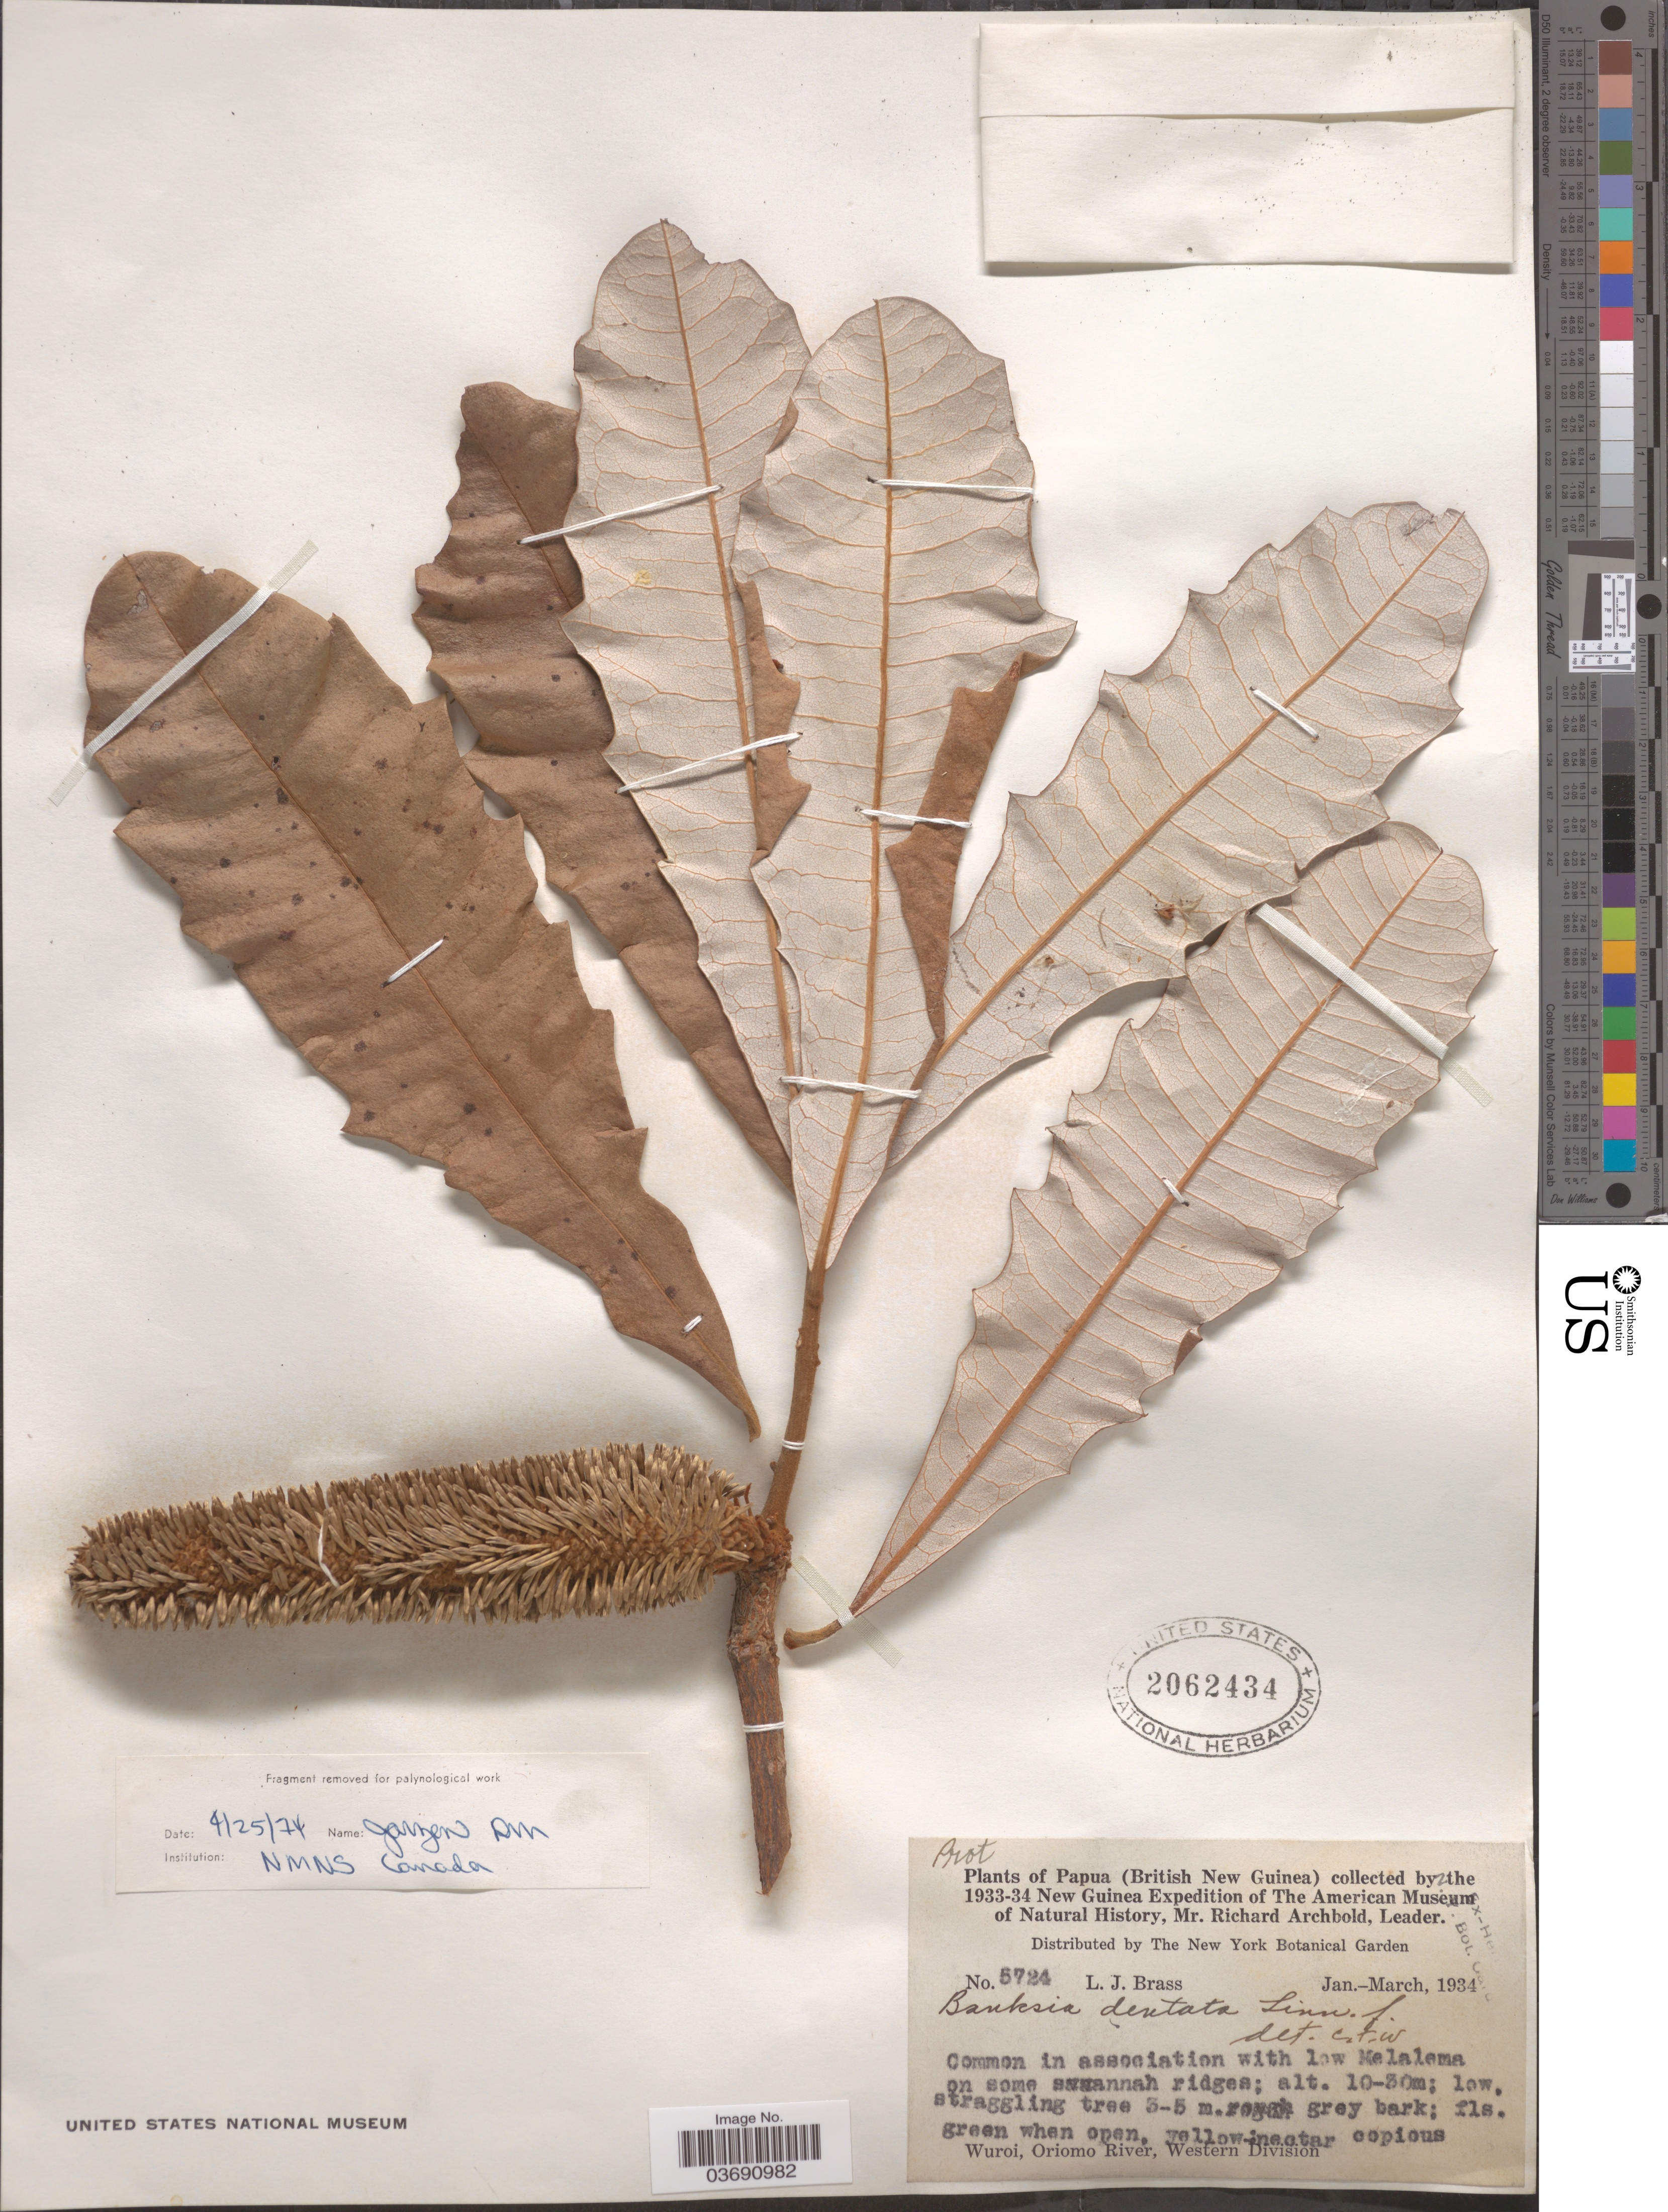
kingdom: Plantae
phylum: Tracheophyta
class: Magnoliopsida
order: Proteales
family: Proteaceae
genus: Banksia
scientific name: Banksia dentata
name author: L. f.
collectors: L. J. Brass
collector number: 5724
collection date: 1934-01/1934-03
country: Papua New Guinea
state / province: Manus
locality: Papua (British New Guinea). Wuroi, Oriomo River, Western Division.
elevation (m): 10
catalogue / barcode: US 2062434